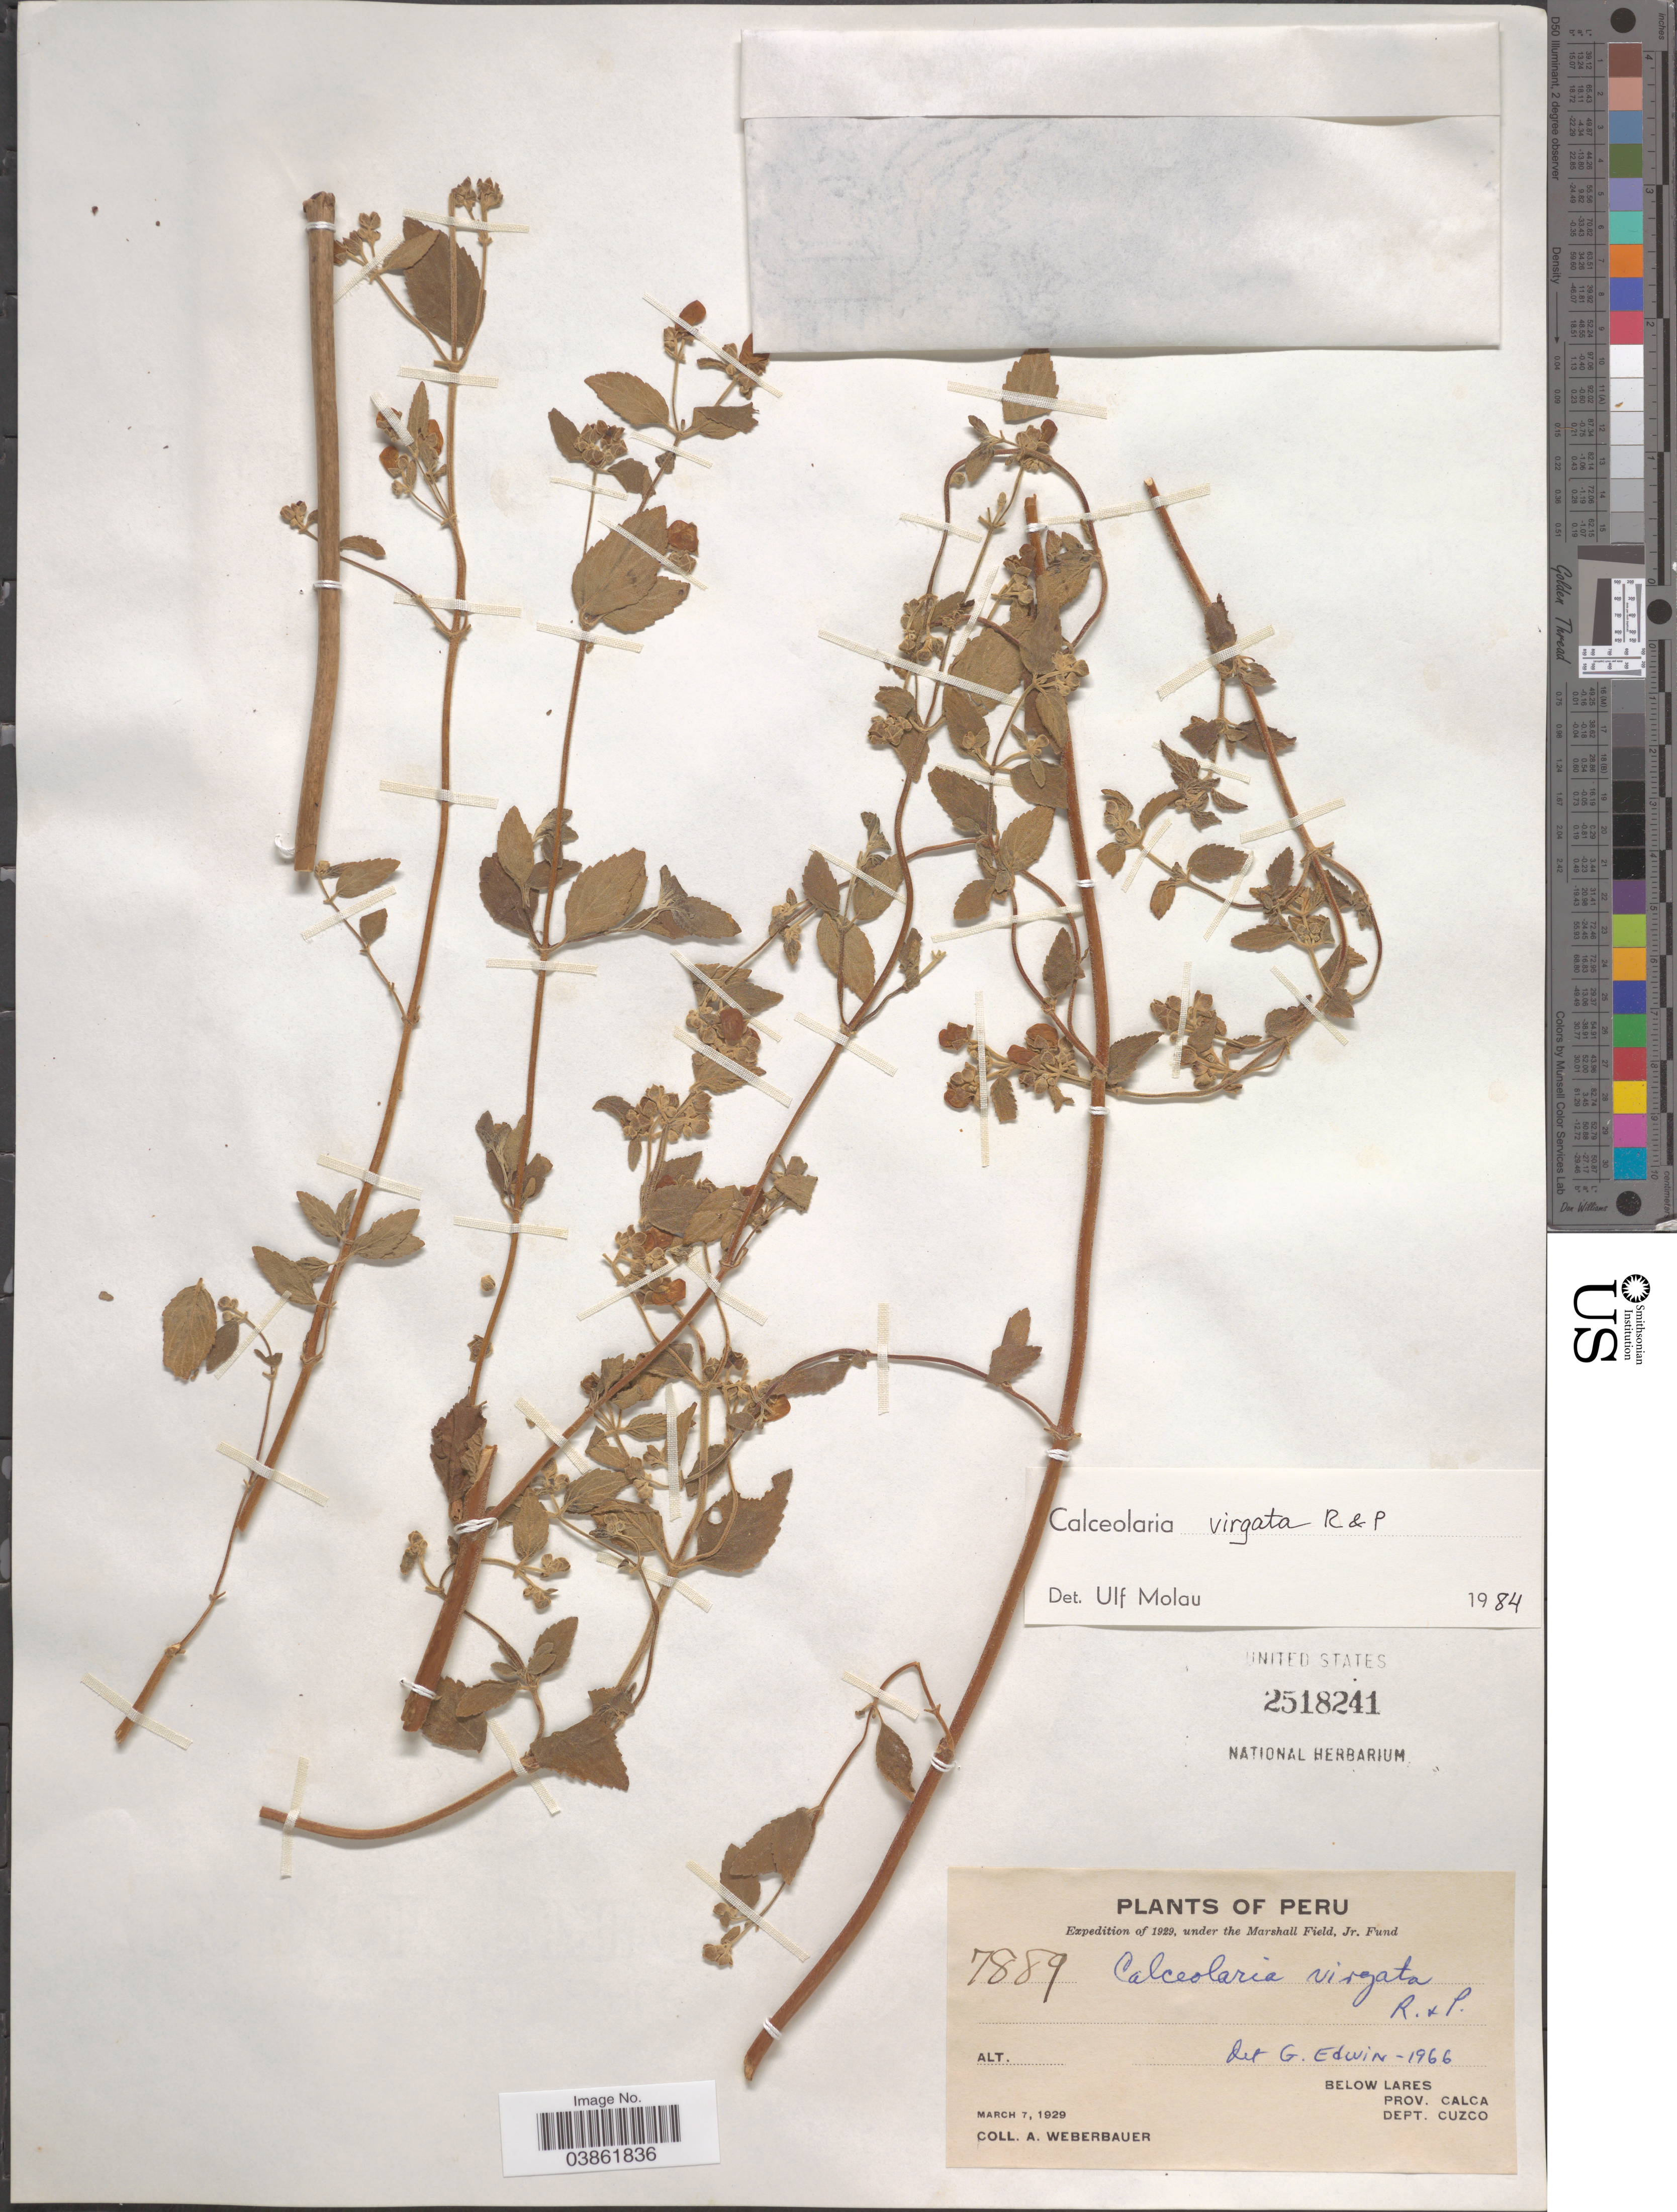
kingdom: Plantae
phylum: Tracheophyta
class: Magnoliopsida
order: Lamiales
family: Calceolariaceae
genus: Calceolaria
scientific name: Calceolaria virgata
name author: Ruiz & Pav.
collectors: A. Weberbauer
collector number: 7889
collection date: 1929-03-07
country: Peru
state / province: Cusco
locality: Below Lares. Prov. Calca. Dept. Cuzco.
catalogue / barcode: US 2518241